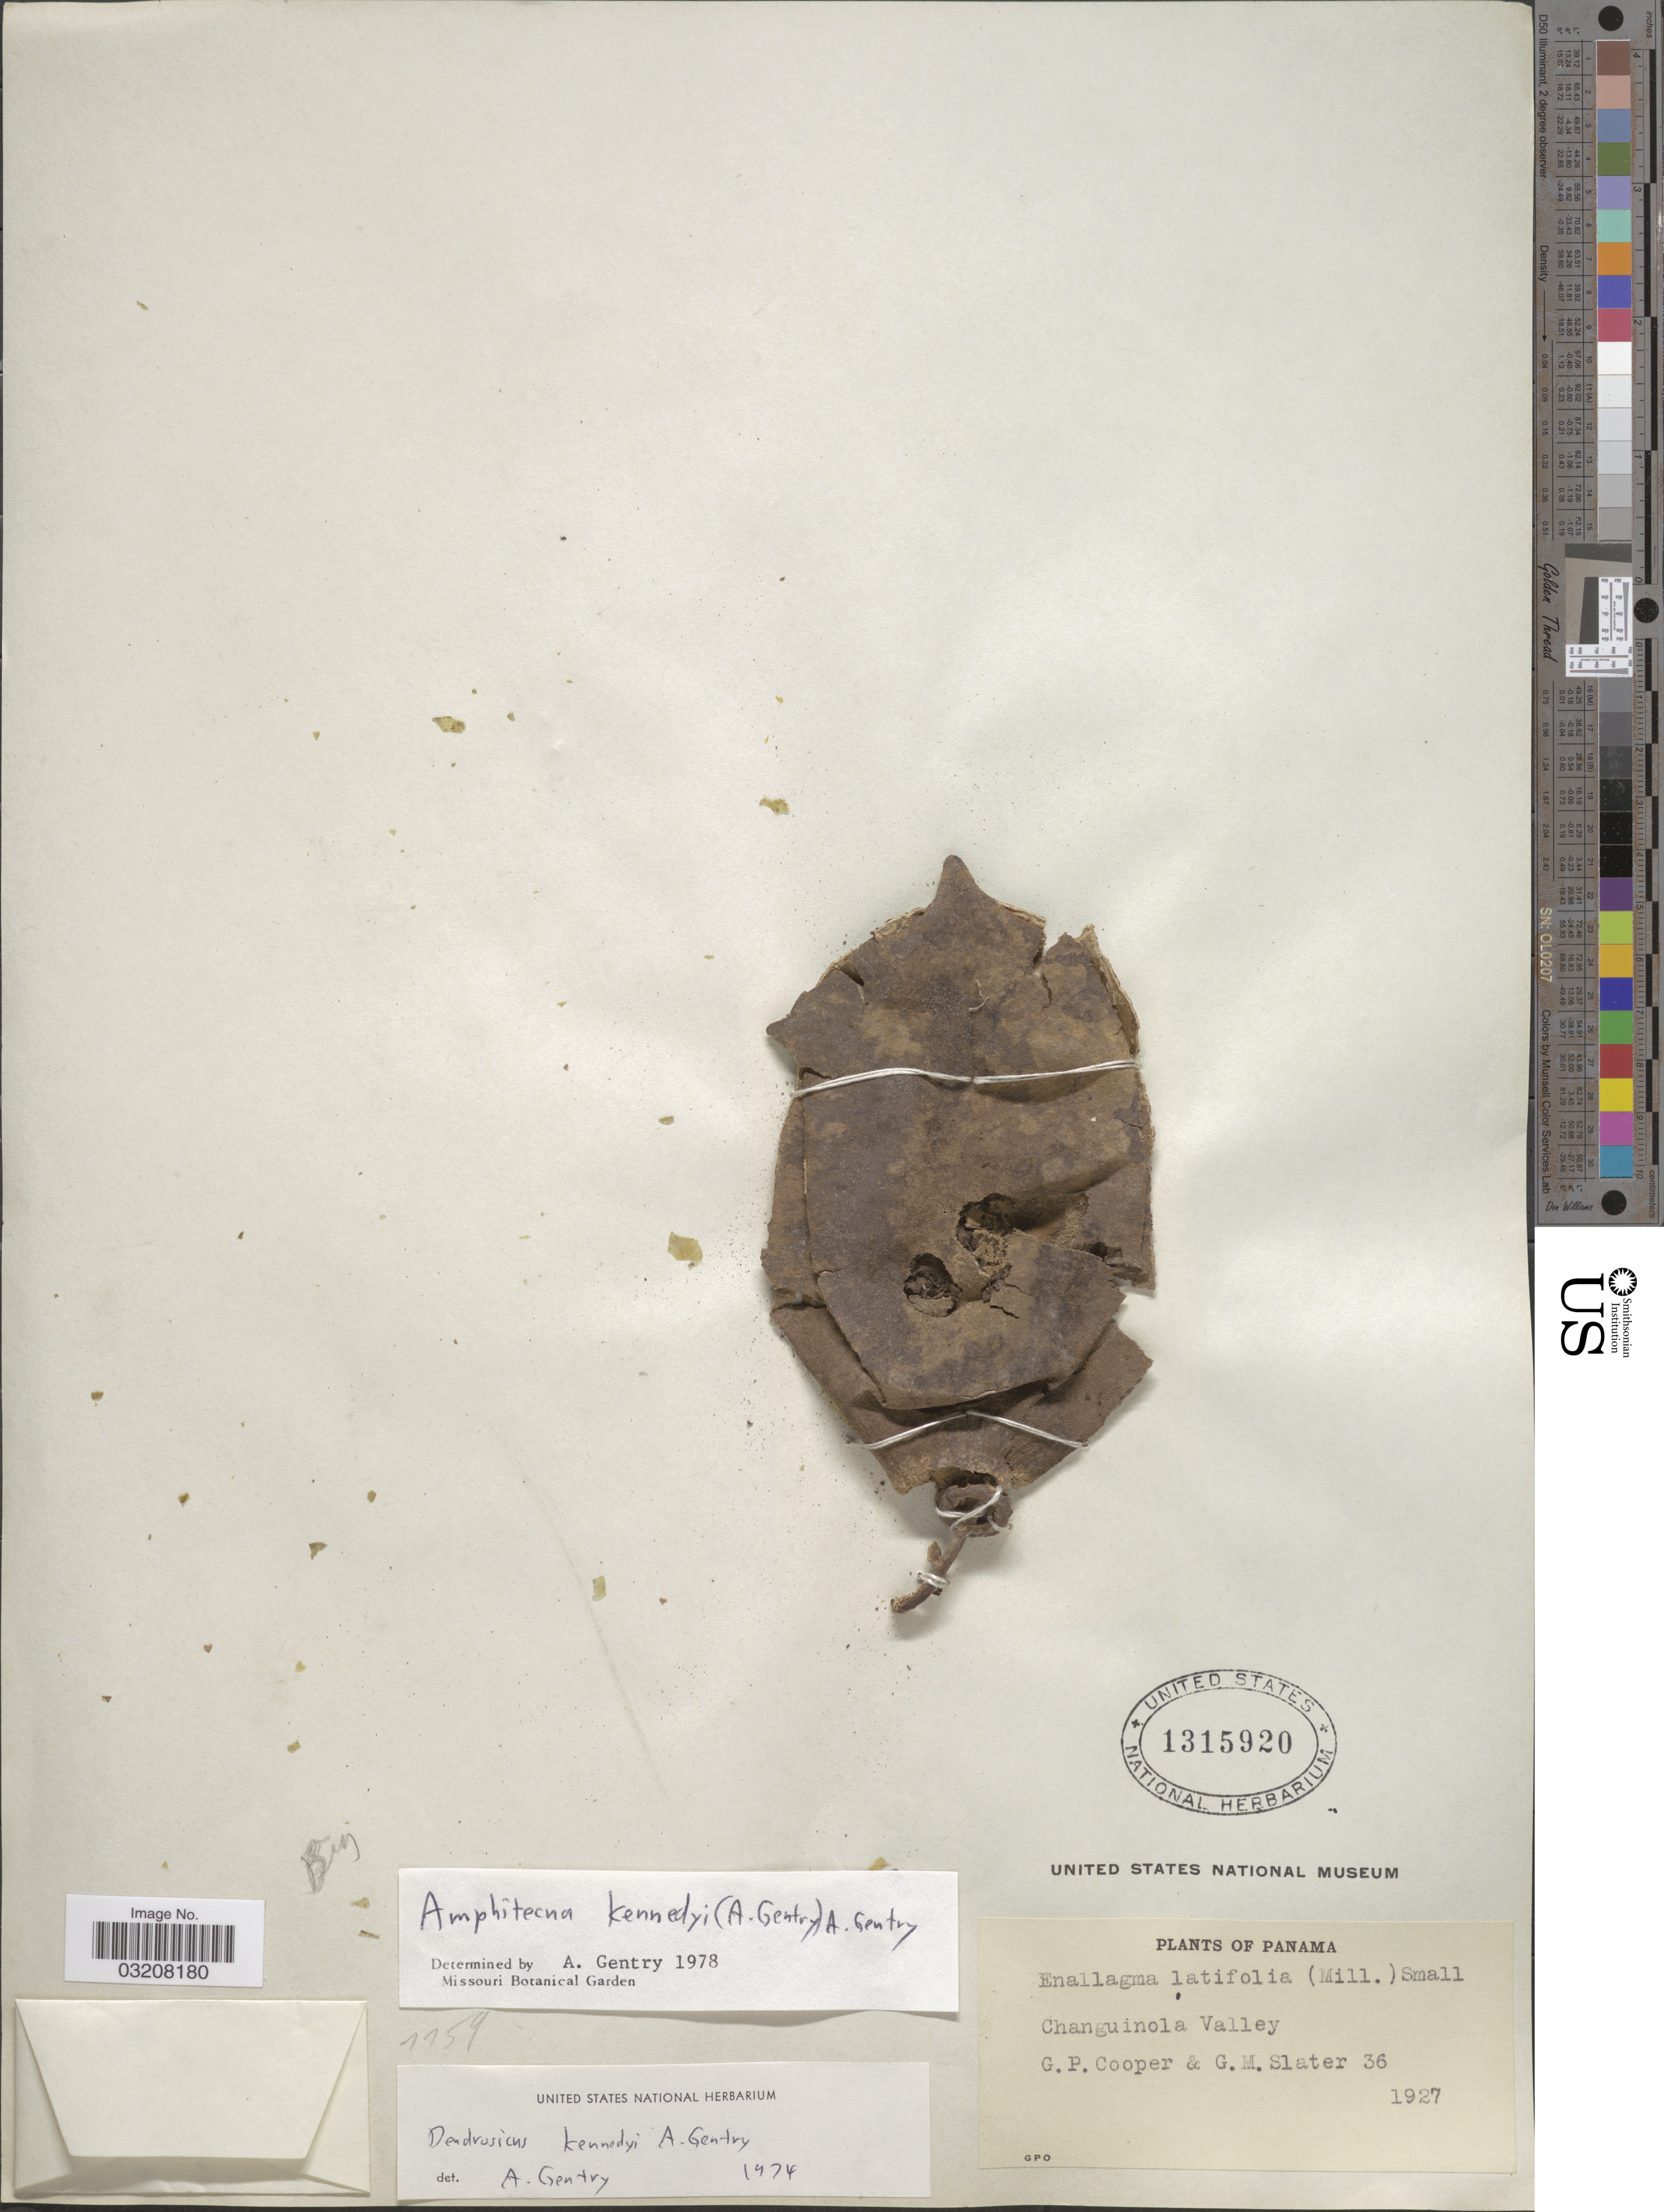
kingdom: Plantae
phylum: Tracheophyta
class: Magnoliopsida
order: Lamiales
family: Bignoniaceae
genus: Amphitecna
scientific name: Amphitecna kennedyi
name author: (A.H. Gentry) A.H. Gentry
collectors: G. Cooper & G. Slater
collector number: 36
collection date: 1927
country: Panama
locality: Changuinola Valley.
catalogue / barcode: US 1315920